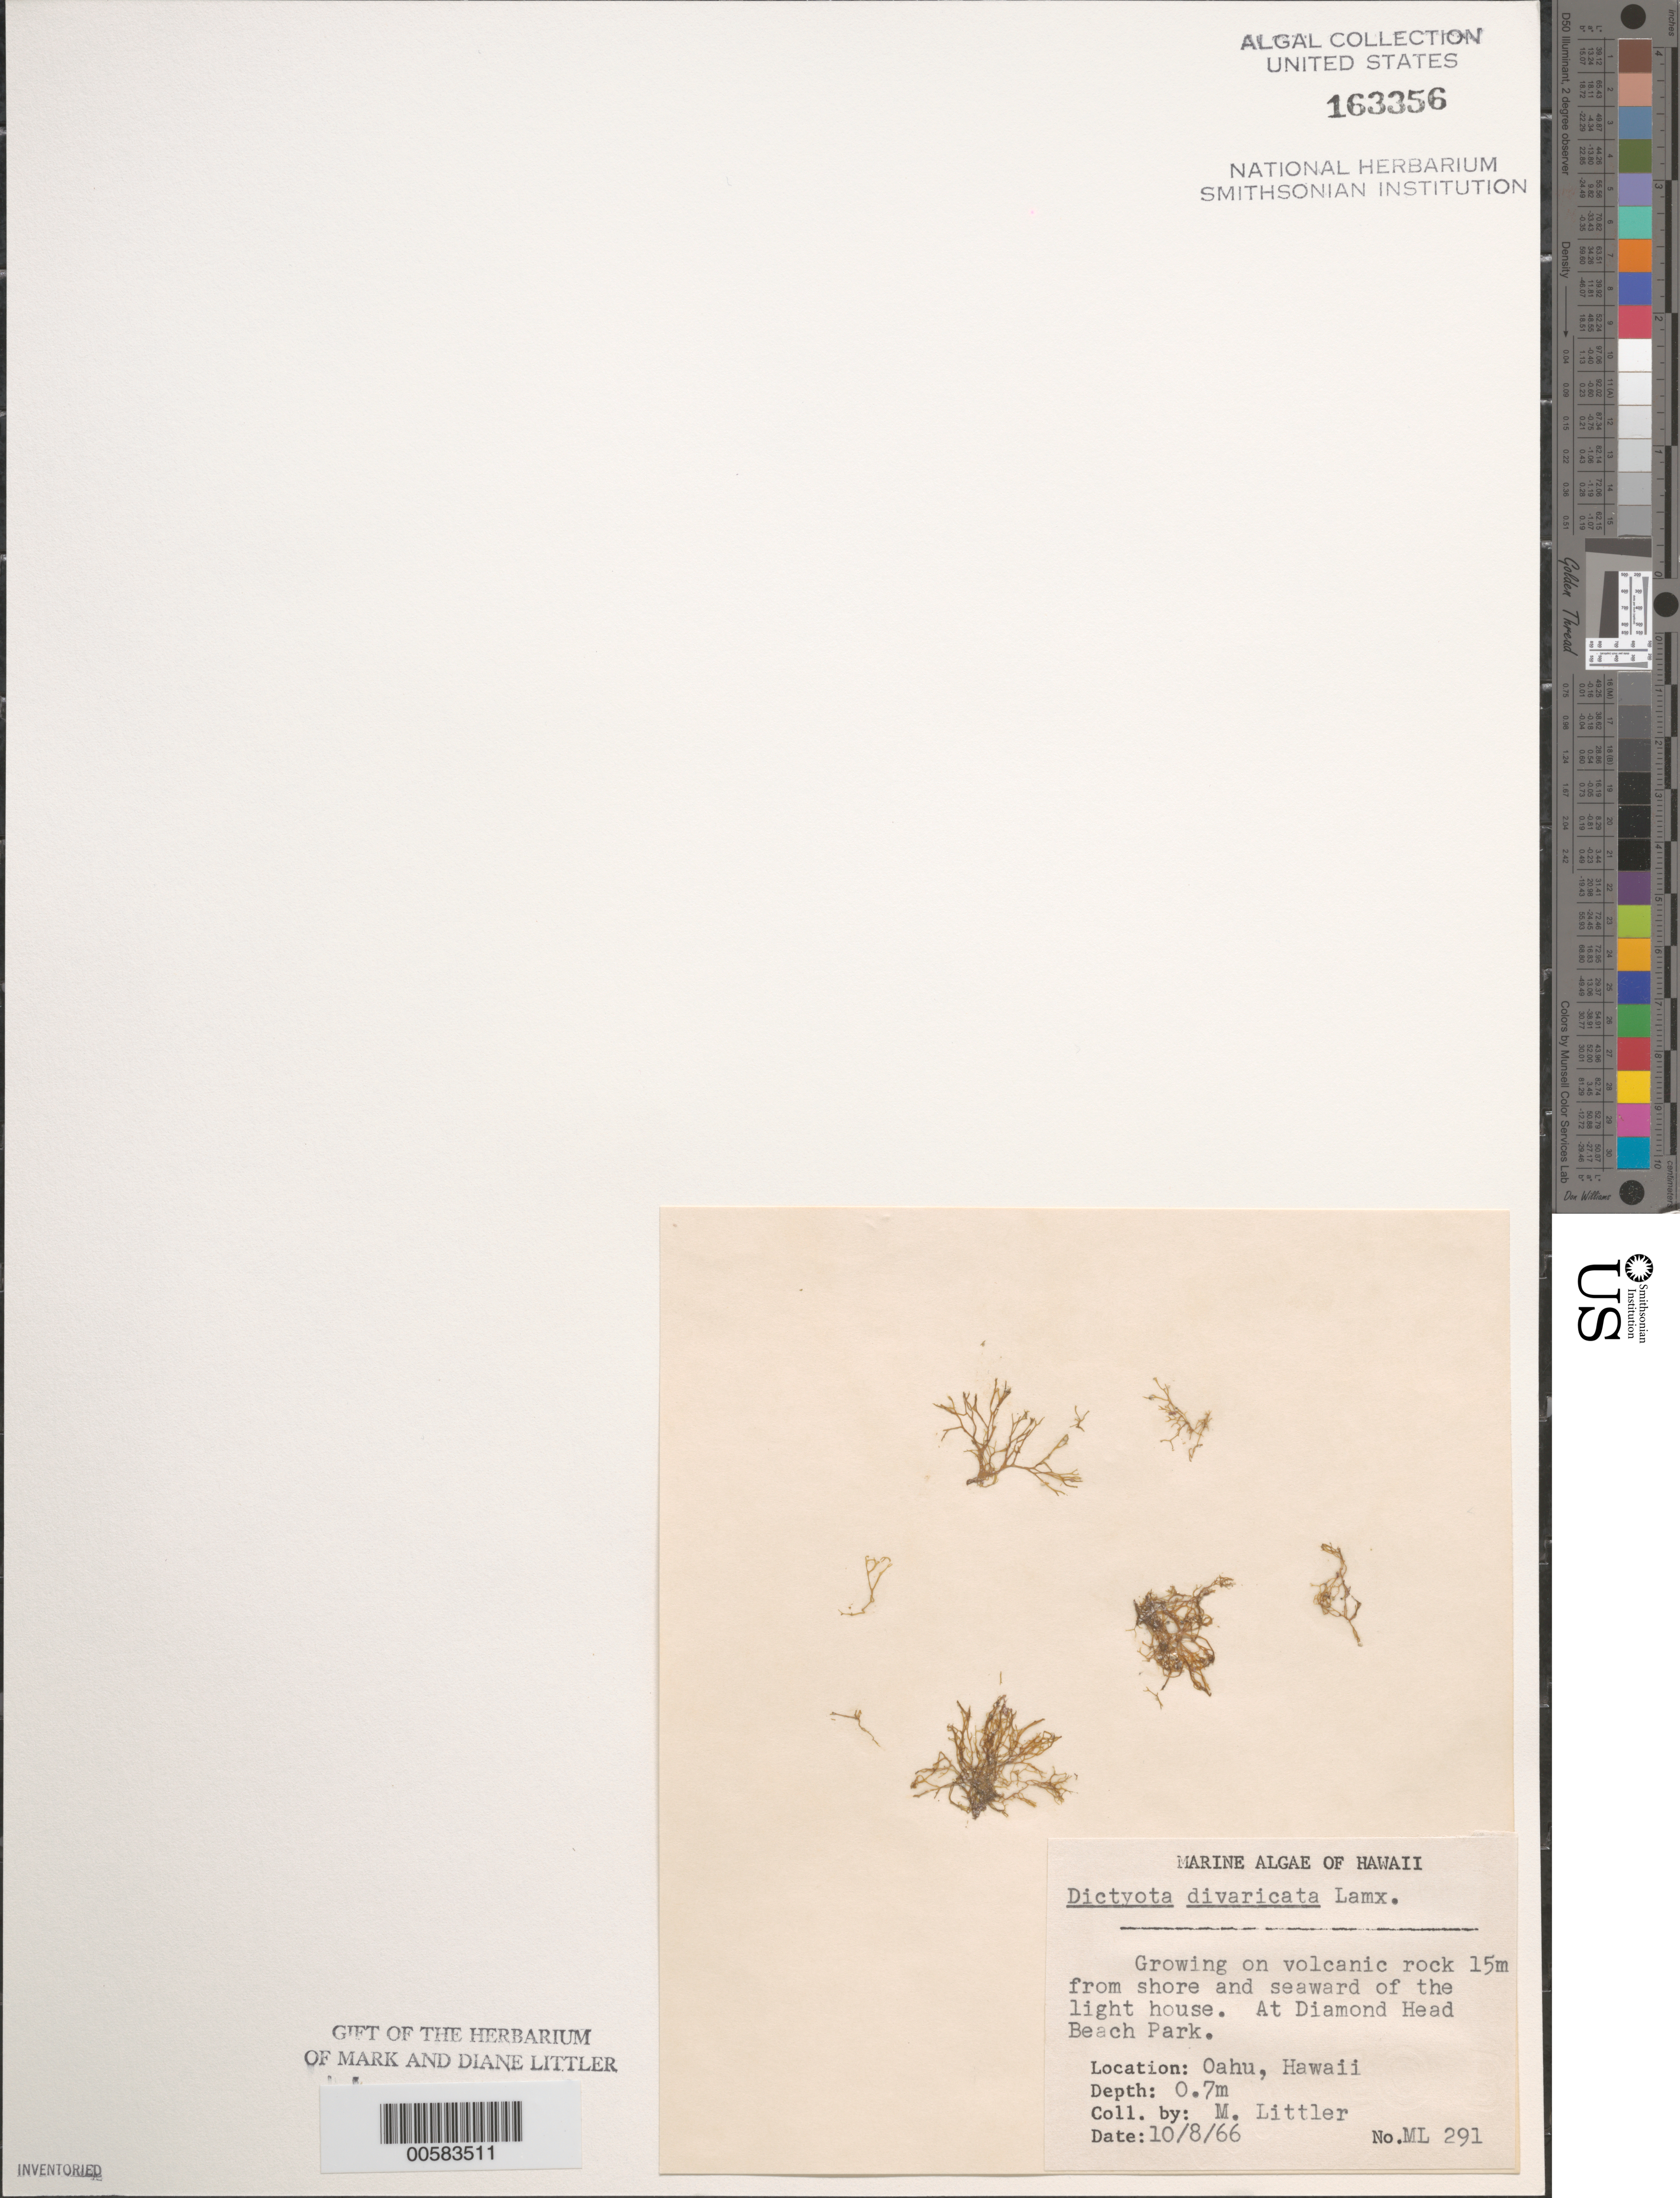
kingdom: Chromista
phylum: Ochrophyta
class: Phaeophyceae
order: Dictyotales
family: Dictyotaceae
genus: Dictyota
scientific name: Dictyota divaricata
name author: J.V.Lamouroux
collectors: M. M. Littler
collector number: ML 291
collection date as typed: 08 Oct 1966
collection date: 1966-10-08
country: United States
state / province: Hawaii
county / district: Honolulu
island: Oahu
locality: Diamond Head Beach Park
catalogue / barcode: US 163356